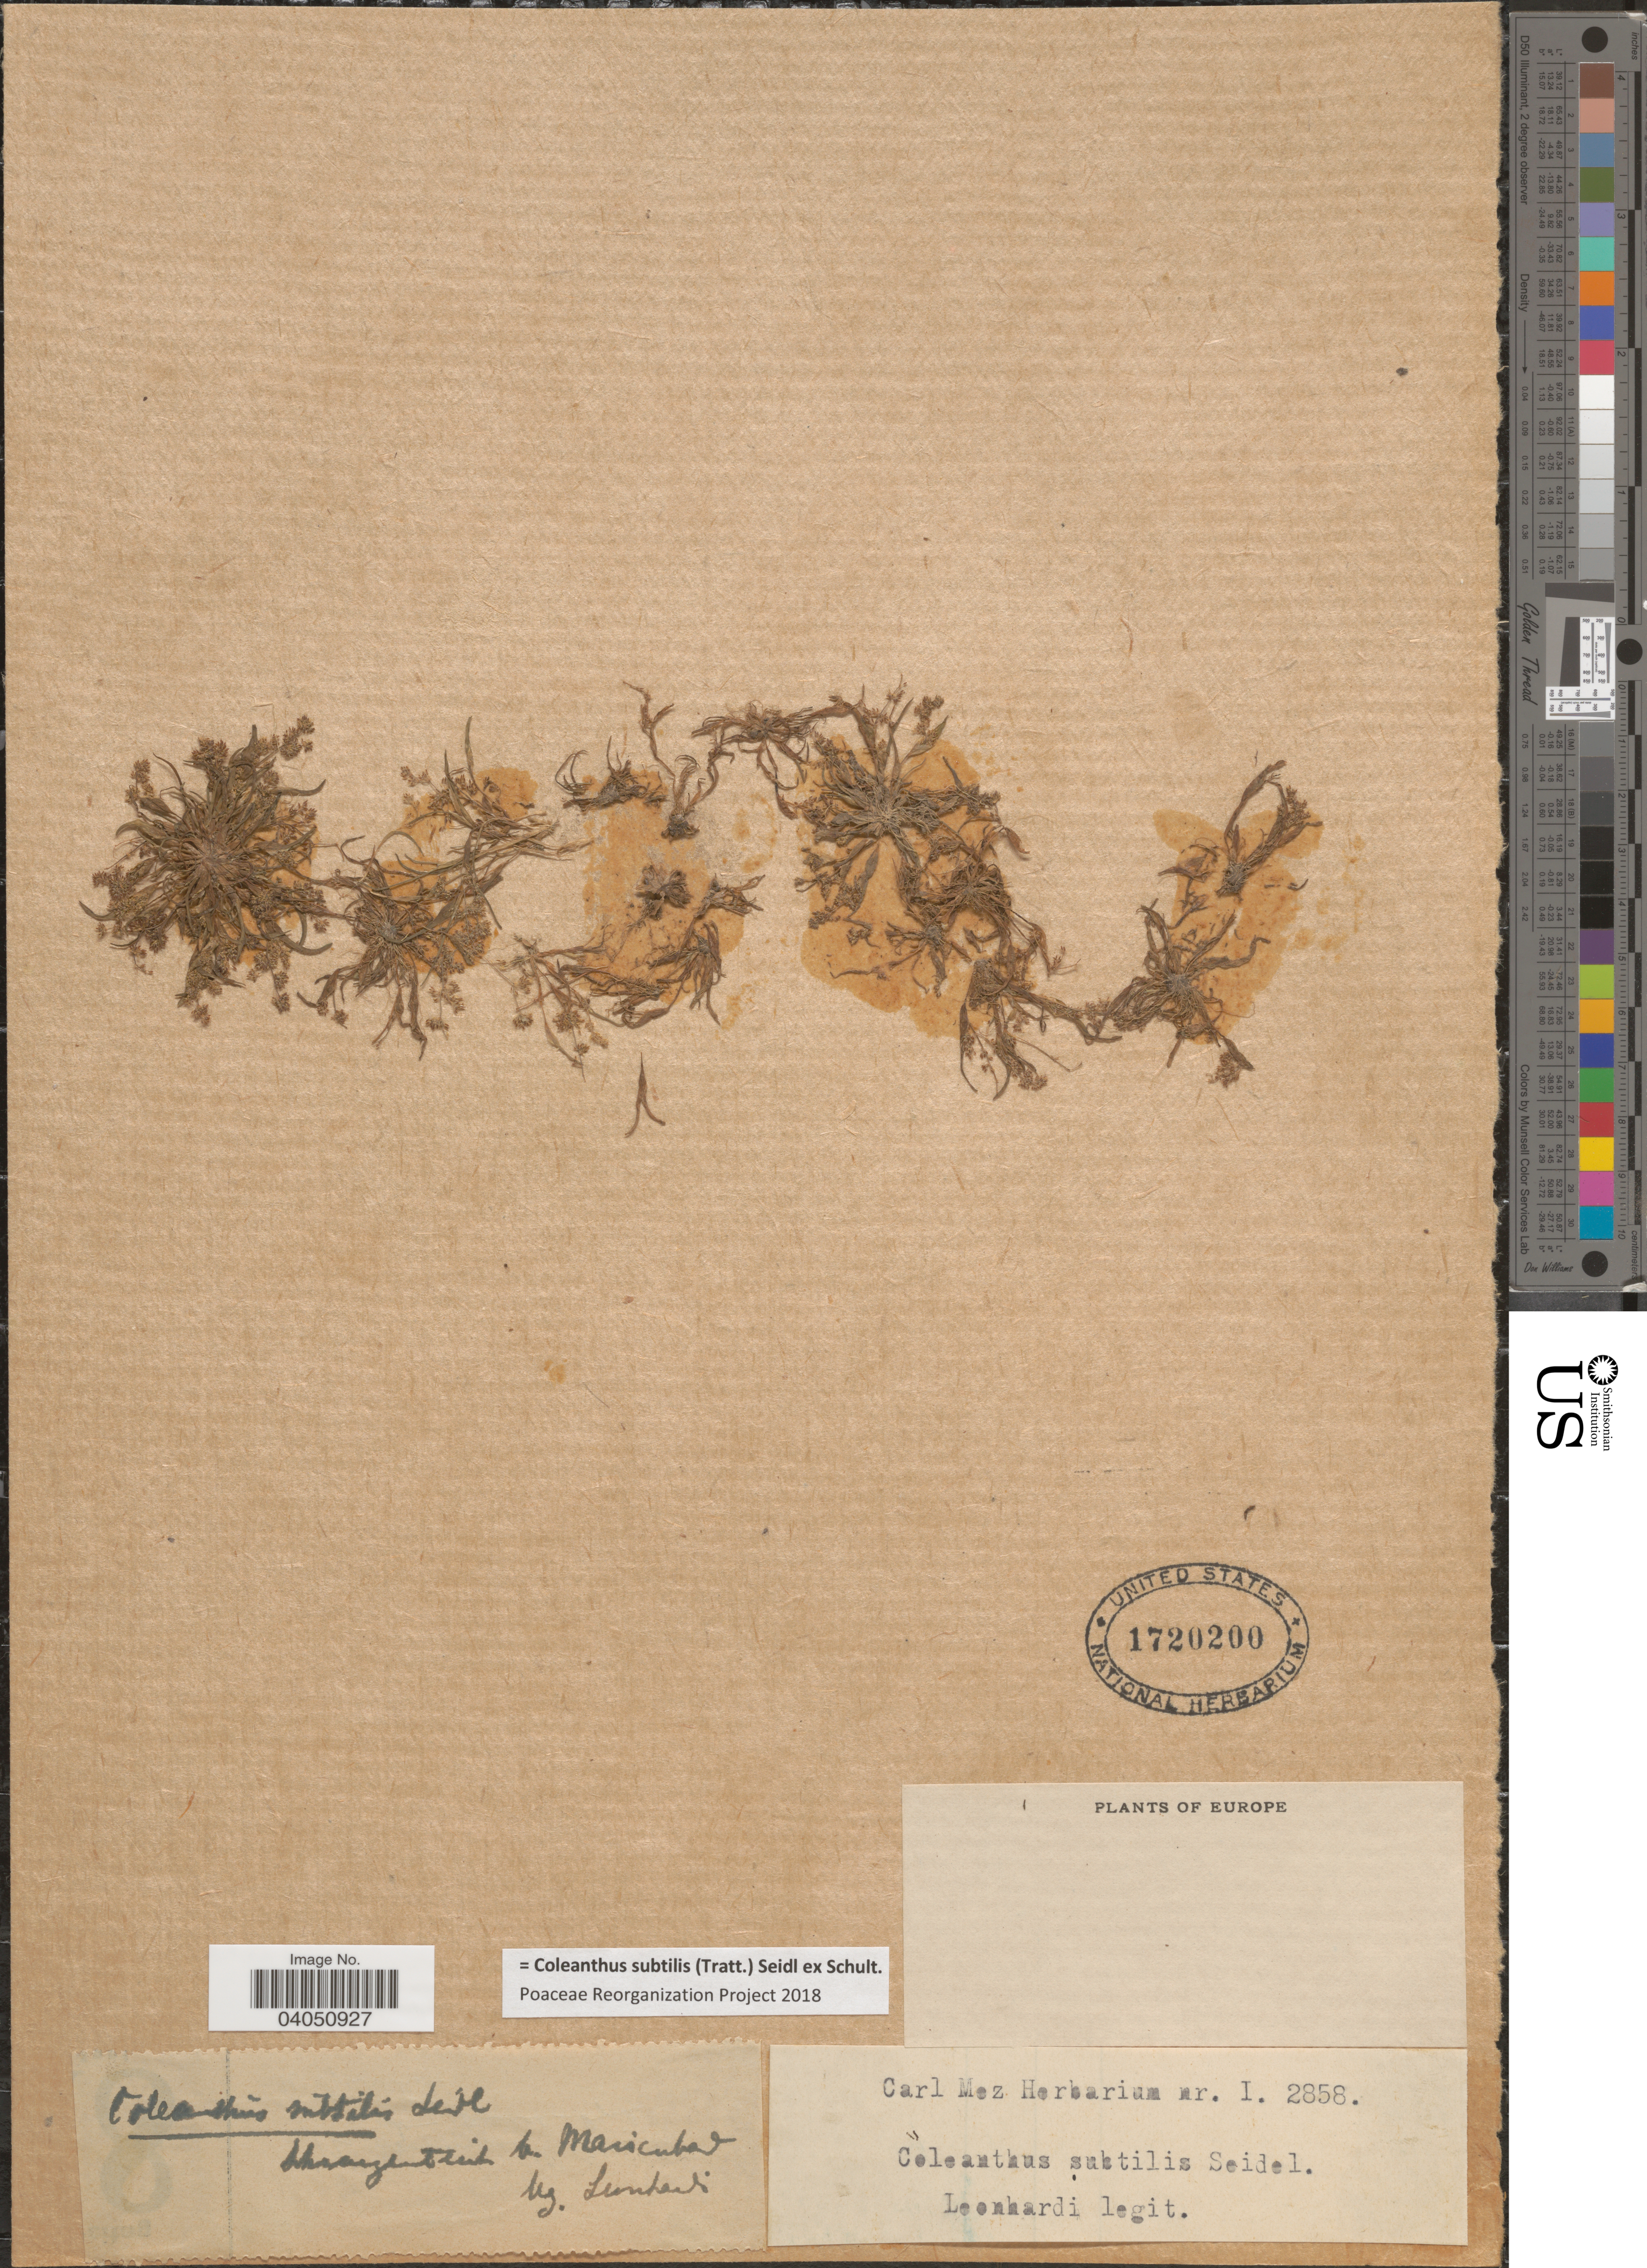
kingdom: Plantae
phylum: Tracheophyta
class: Liliopsida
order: Poales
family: Poaceae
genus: Coleanthus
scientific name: Coleanthus subtilis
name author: (Tratt.) Seidl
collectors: Leonhardi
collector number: I 2858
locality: Europe. [illegible text].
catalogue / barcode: US 1720200